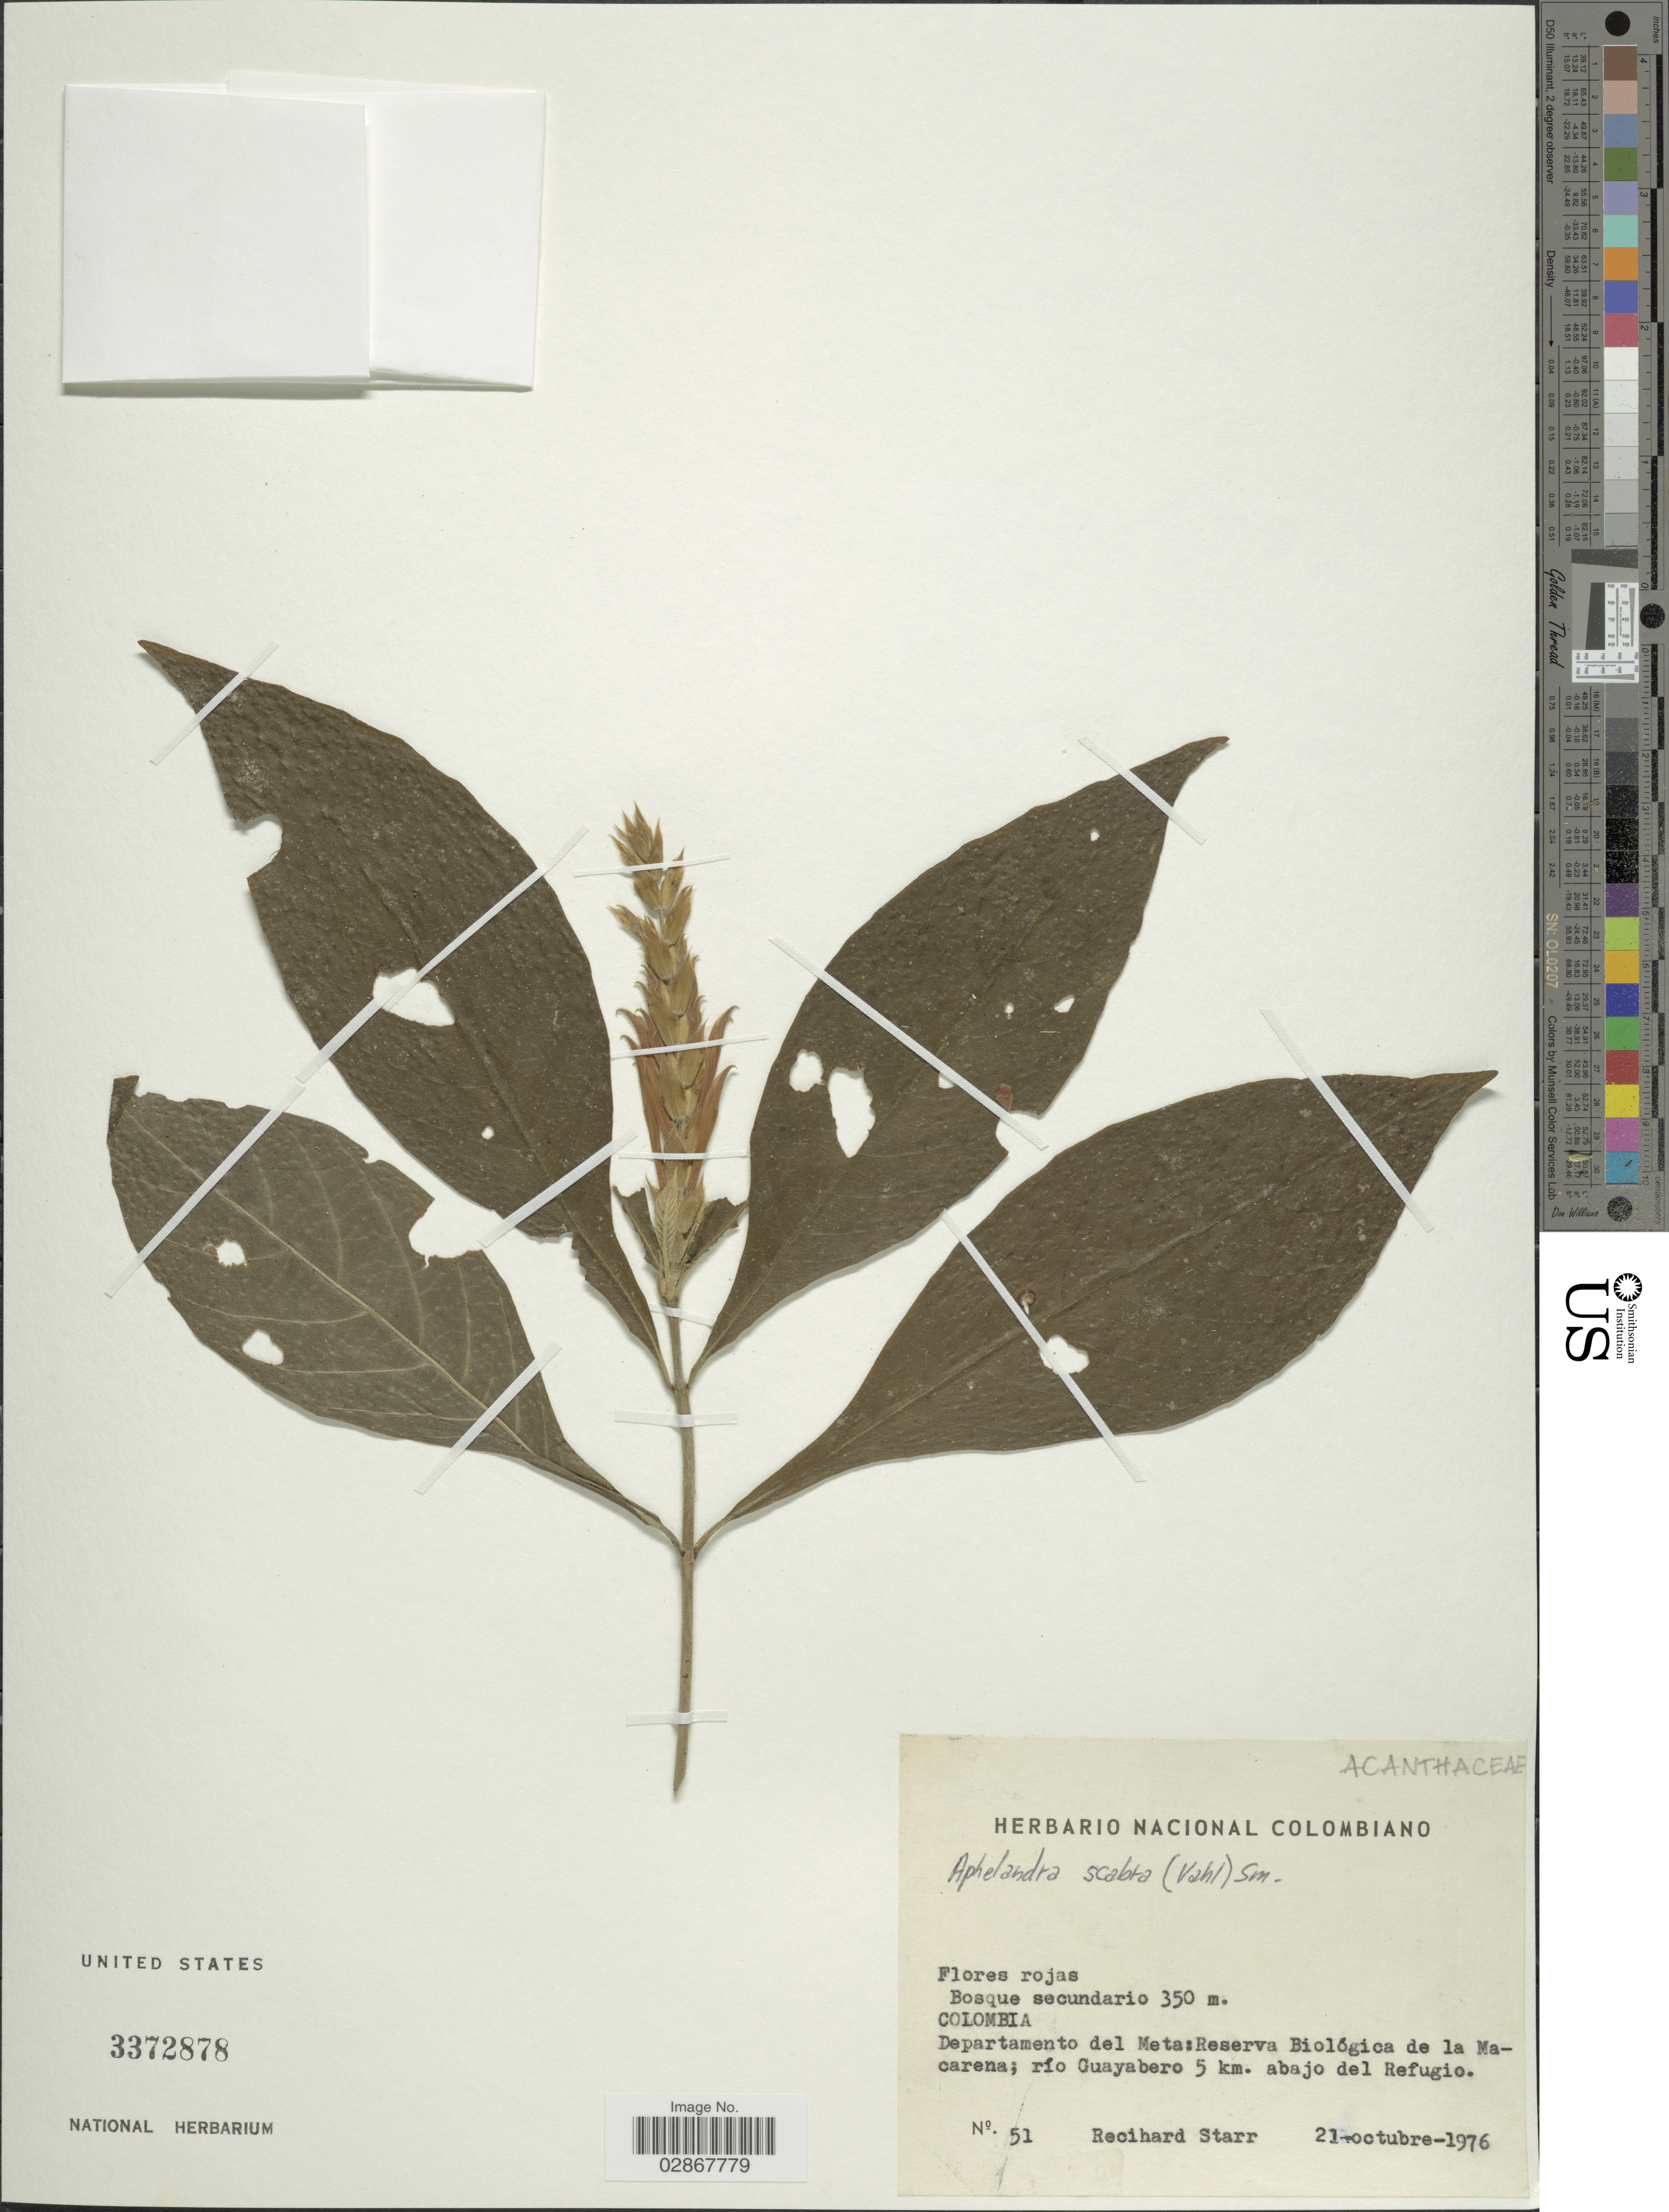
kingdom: Plantae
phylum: Tracheophyta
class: Magnoliopsida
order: Lamiales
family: Acanthaceae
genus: Aphelandra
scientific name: Aphelandra scabra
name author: (Vahl) Sm.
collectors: R. Starr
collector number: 51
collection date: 1976-10-21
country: Colombia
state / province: Meta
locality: Reserva Biológica de la Macarena; río Guayabero 5 km. abajo del Refugio.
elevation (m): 350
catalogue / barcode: US 3372878